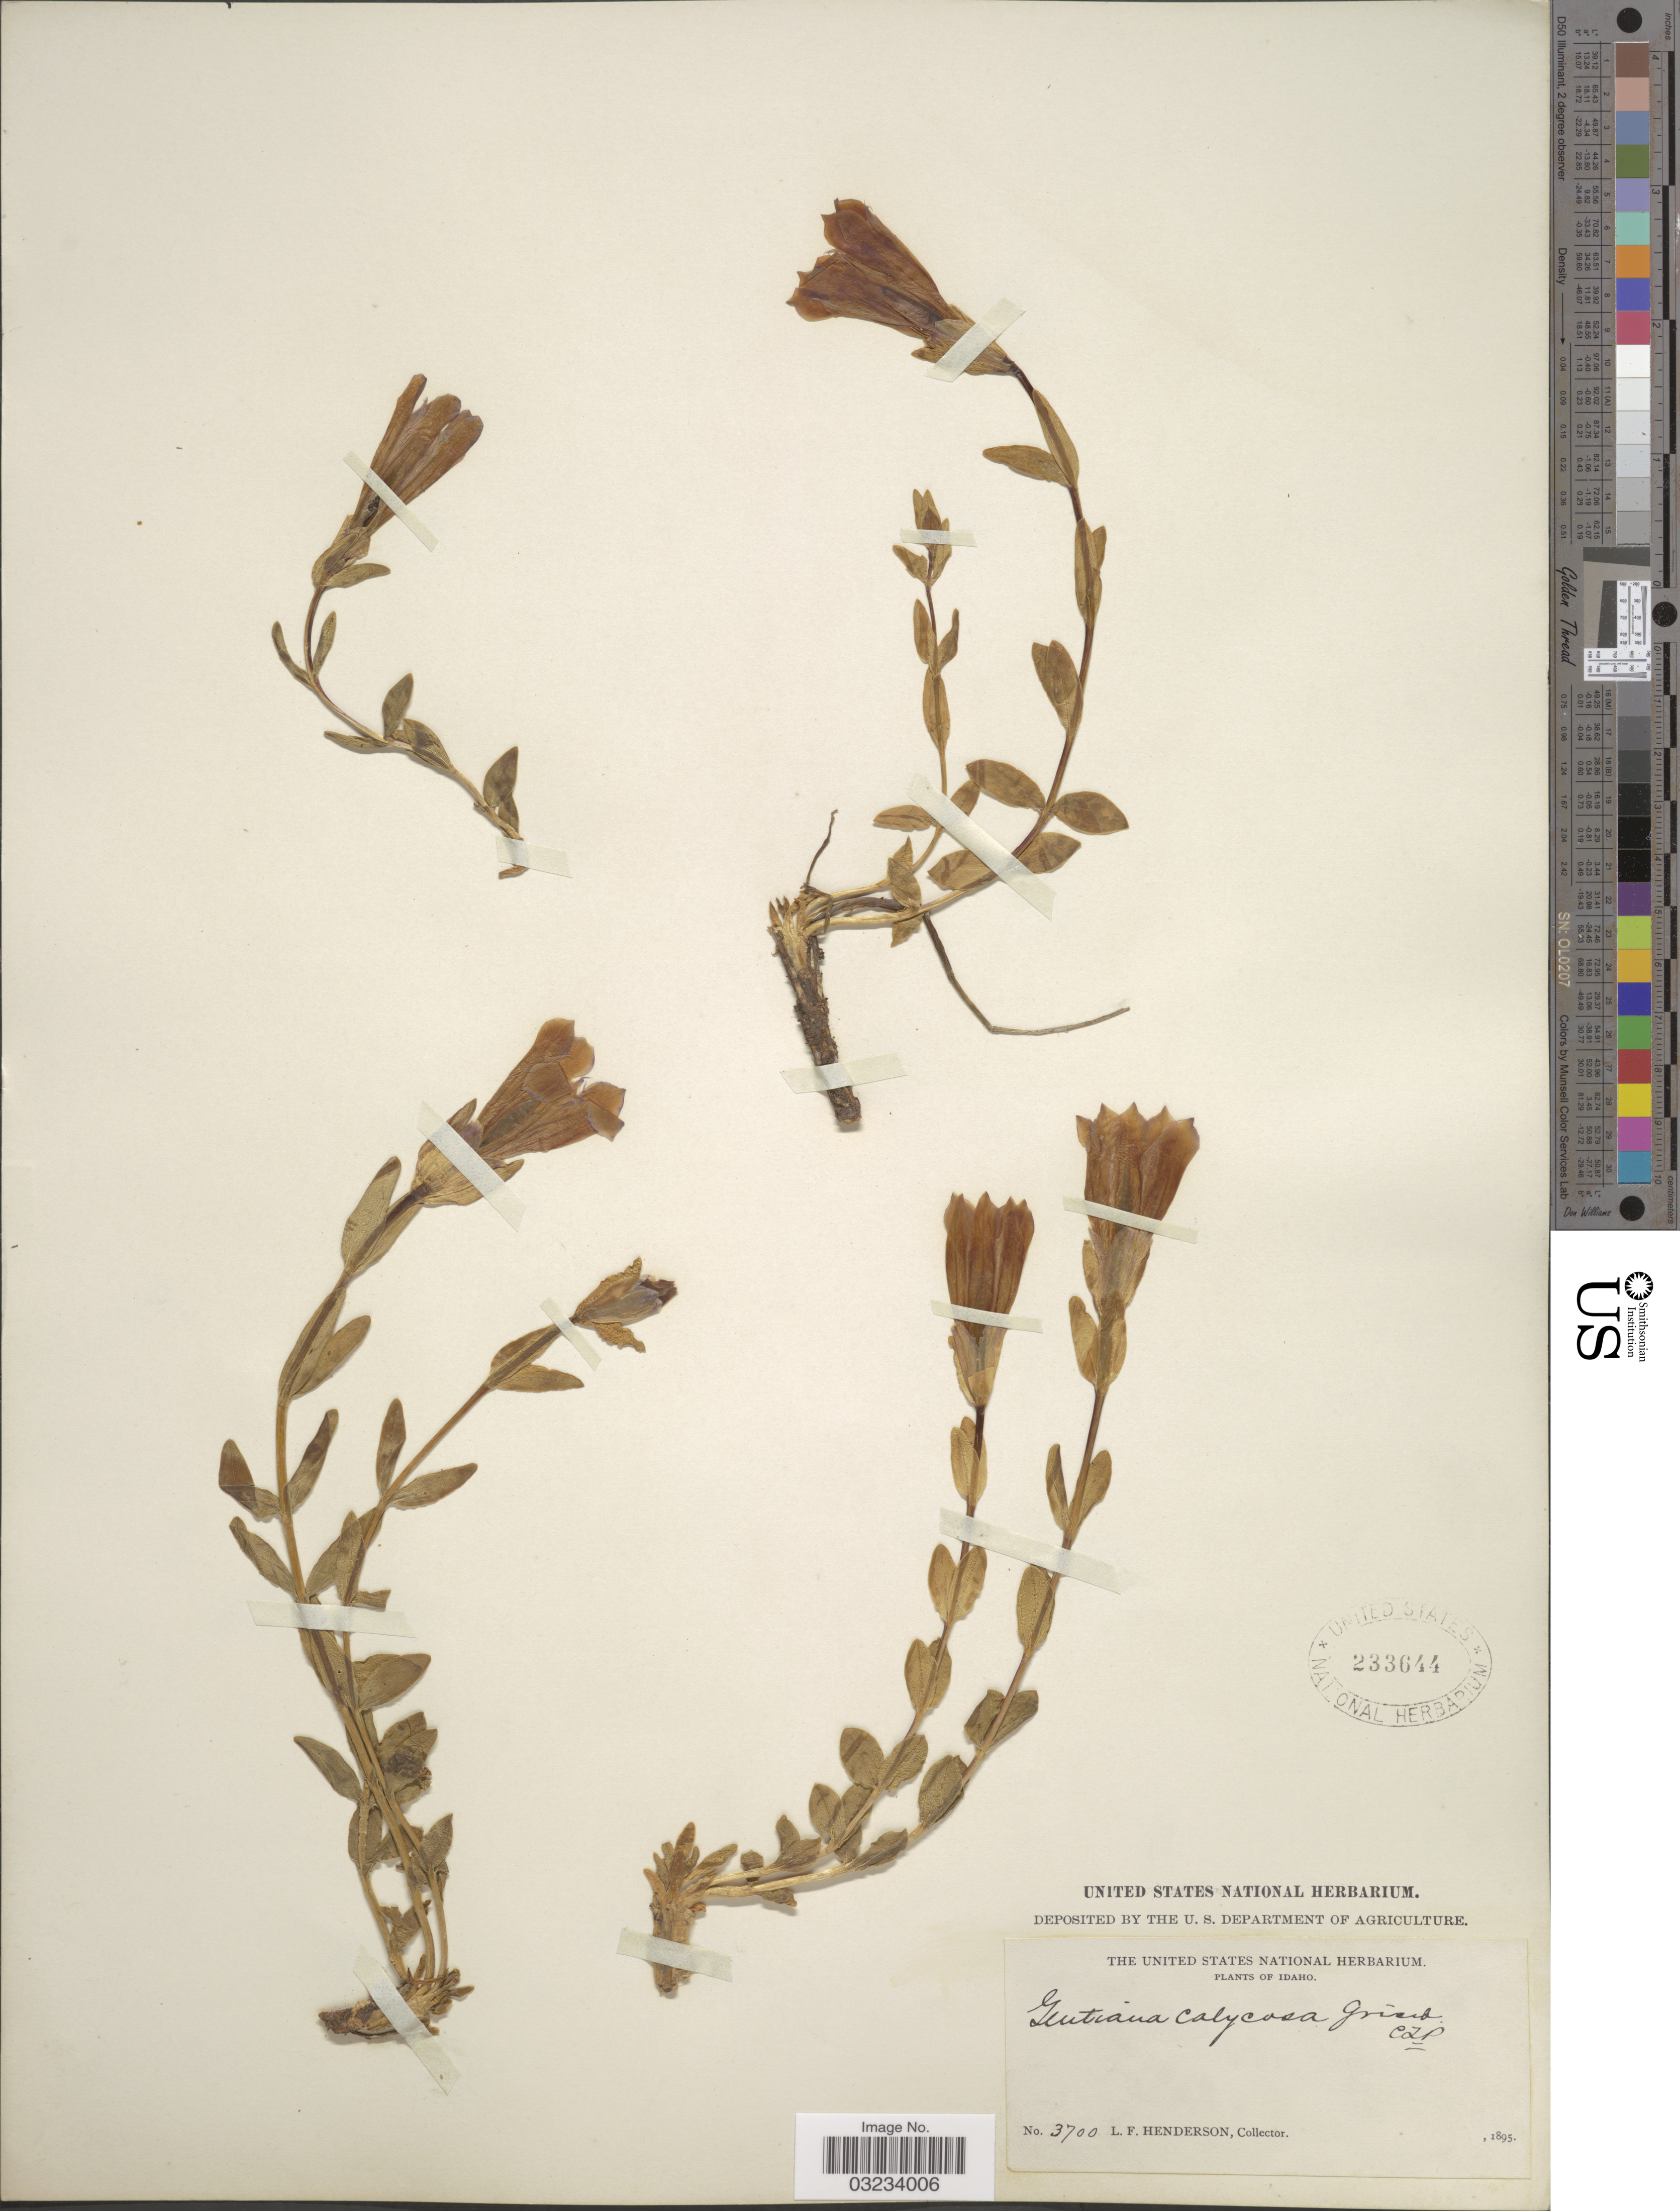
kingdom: Plantae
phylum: Tracheophyta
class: Magnoliopsida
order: Gentianales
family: Gentianaceae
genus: Gentiana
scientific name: Gentiana calycosa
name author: Griseb.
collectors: L. Henderson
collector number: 3700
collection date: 1895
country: United States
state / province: Idaho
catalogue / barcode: US 233644